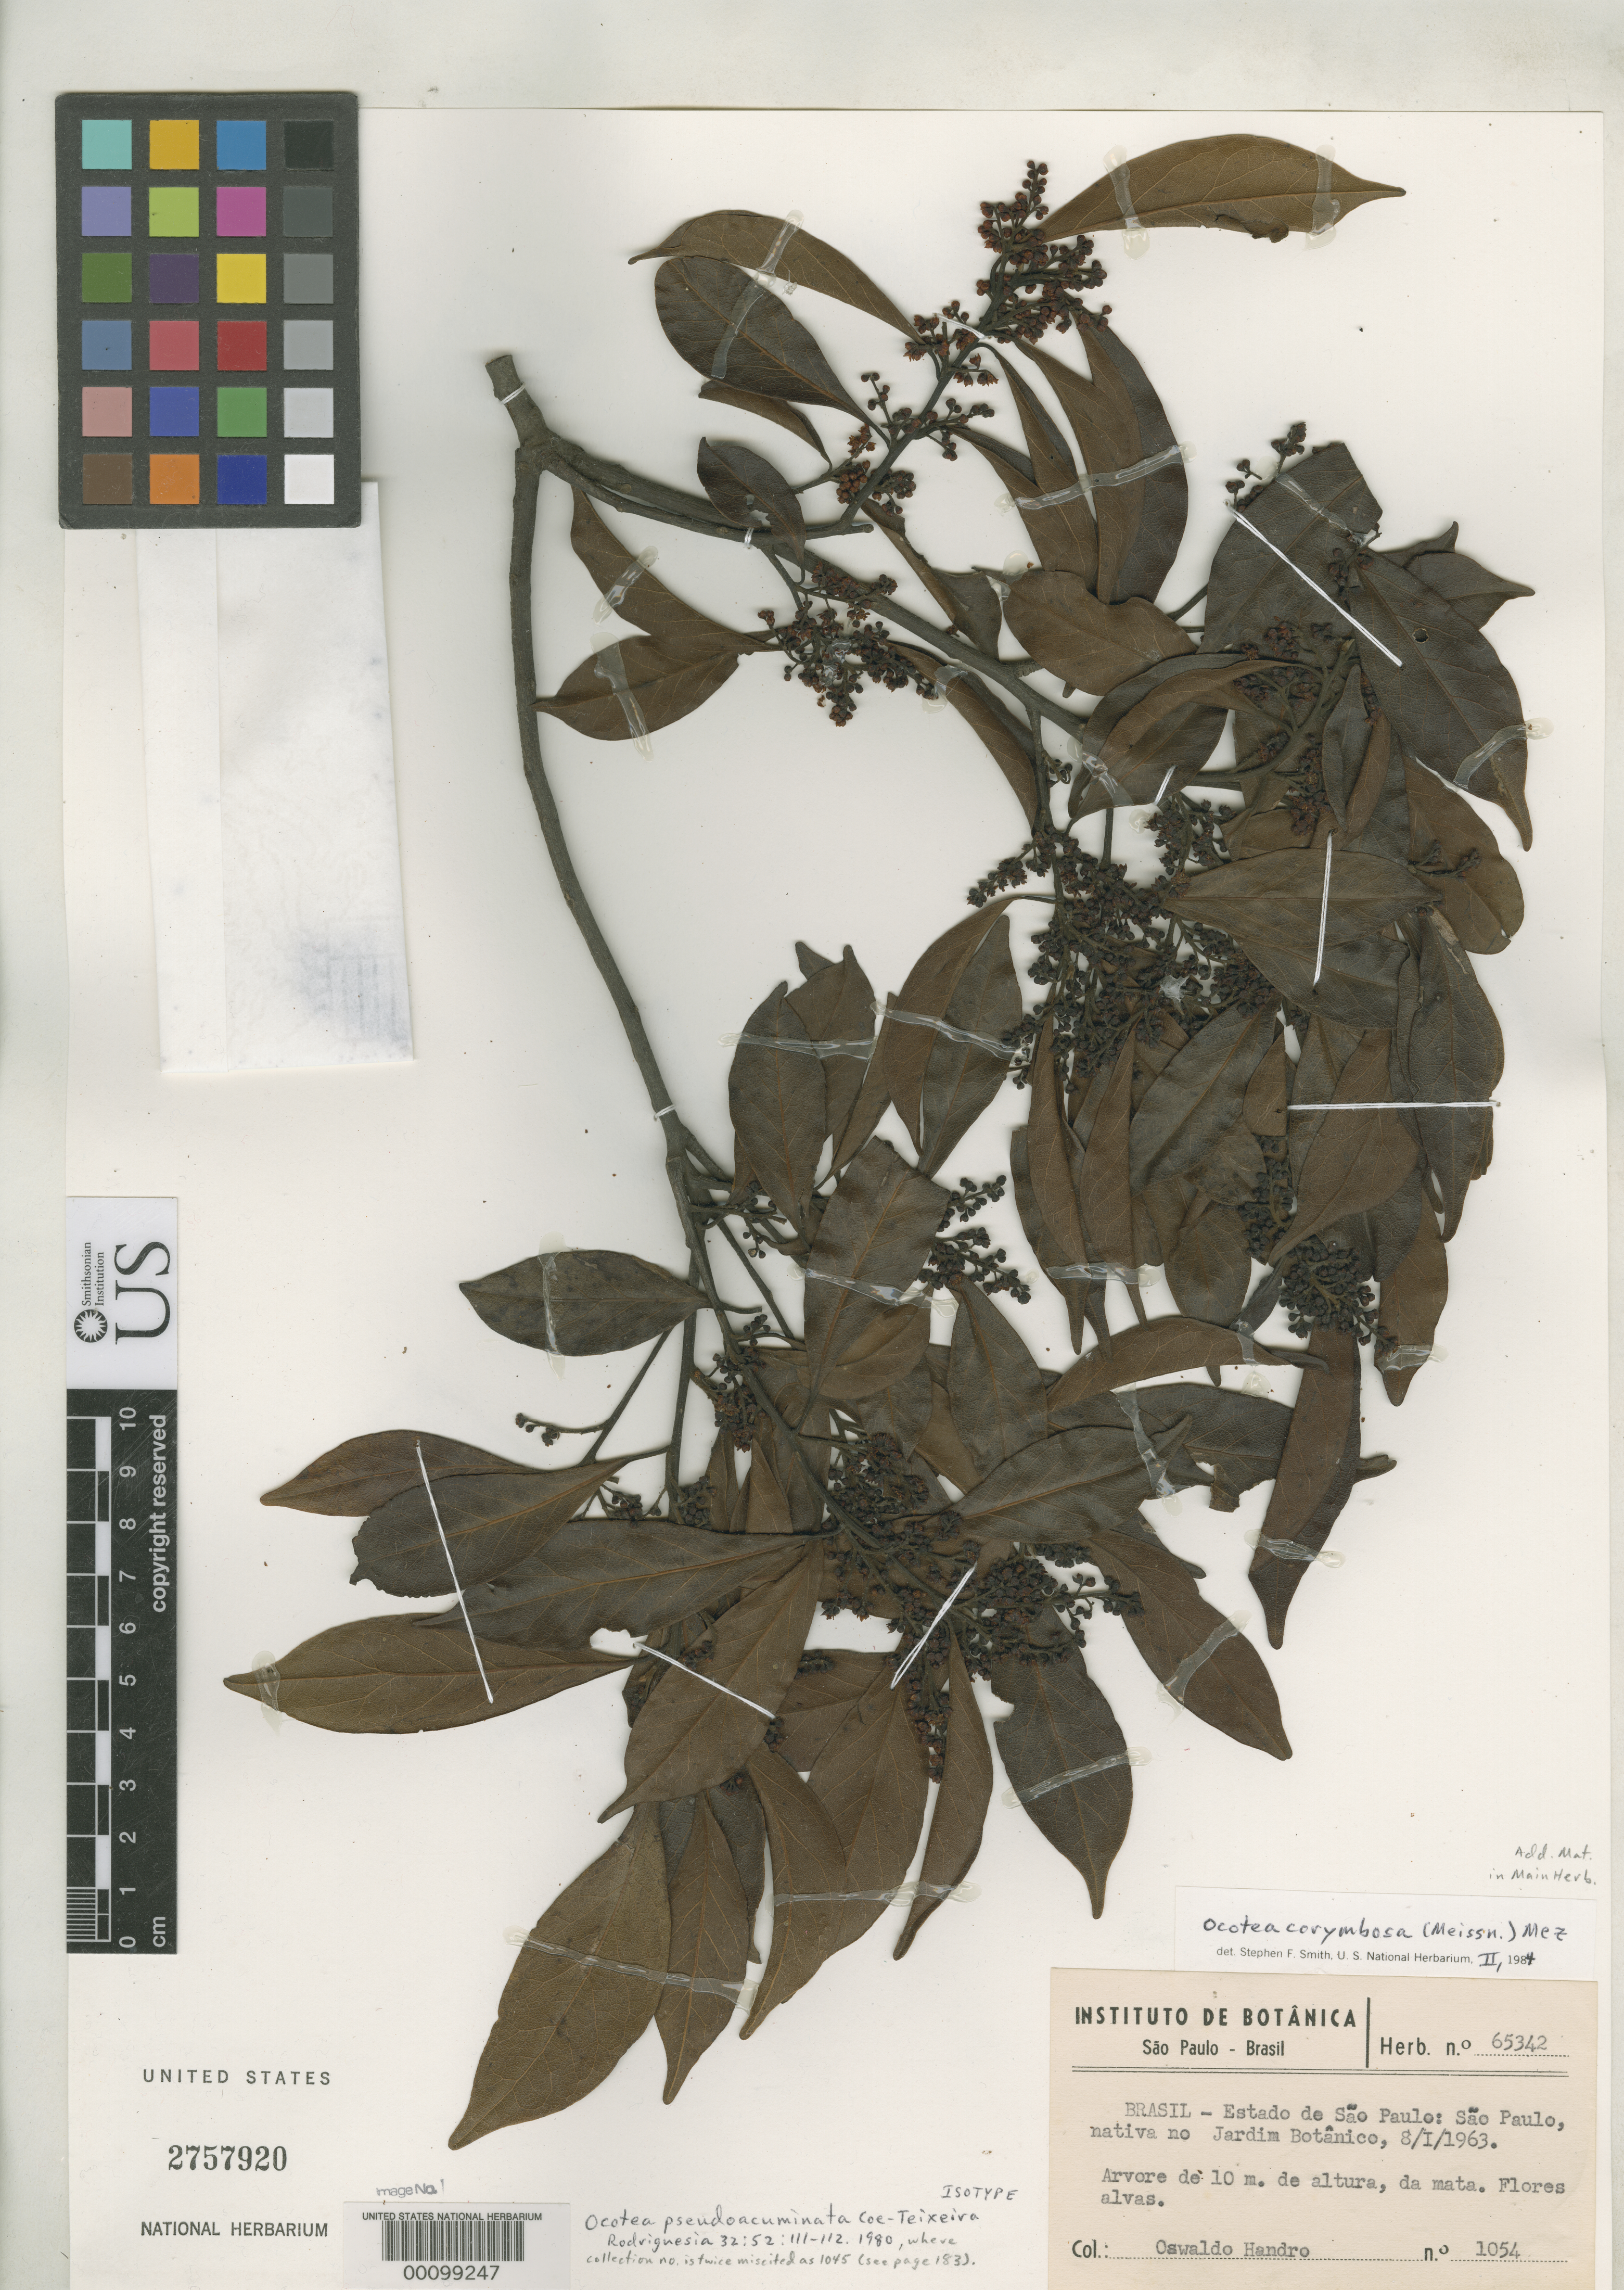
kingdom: Plantae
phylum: Tracheophyta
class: Magnoliopsida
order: Laurales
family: Lauraceae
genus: Ocotea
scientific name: Ocotea pseudoacuminata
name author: Coe-Teix.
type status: Isotype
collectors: O. Handro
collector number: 1054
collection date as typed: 08 Jan 1963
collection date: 1963-01-08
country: Brazil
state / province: São Paulo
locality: Sao Paulo.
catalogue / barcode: US 2757920